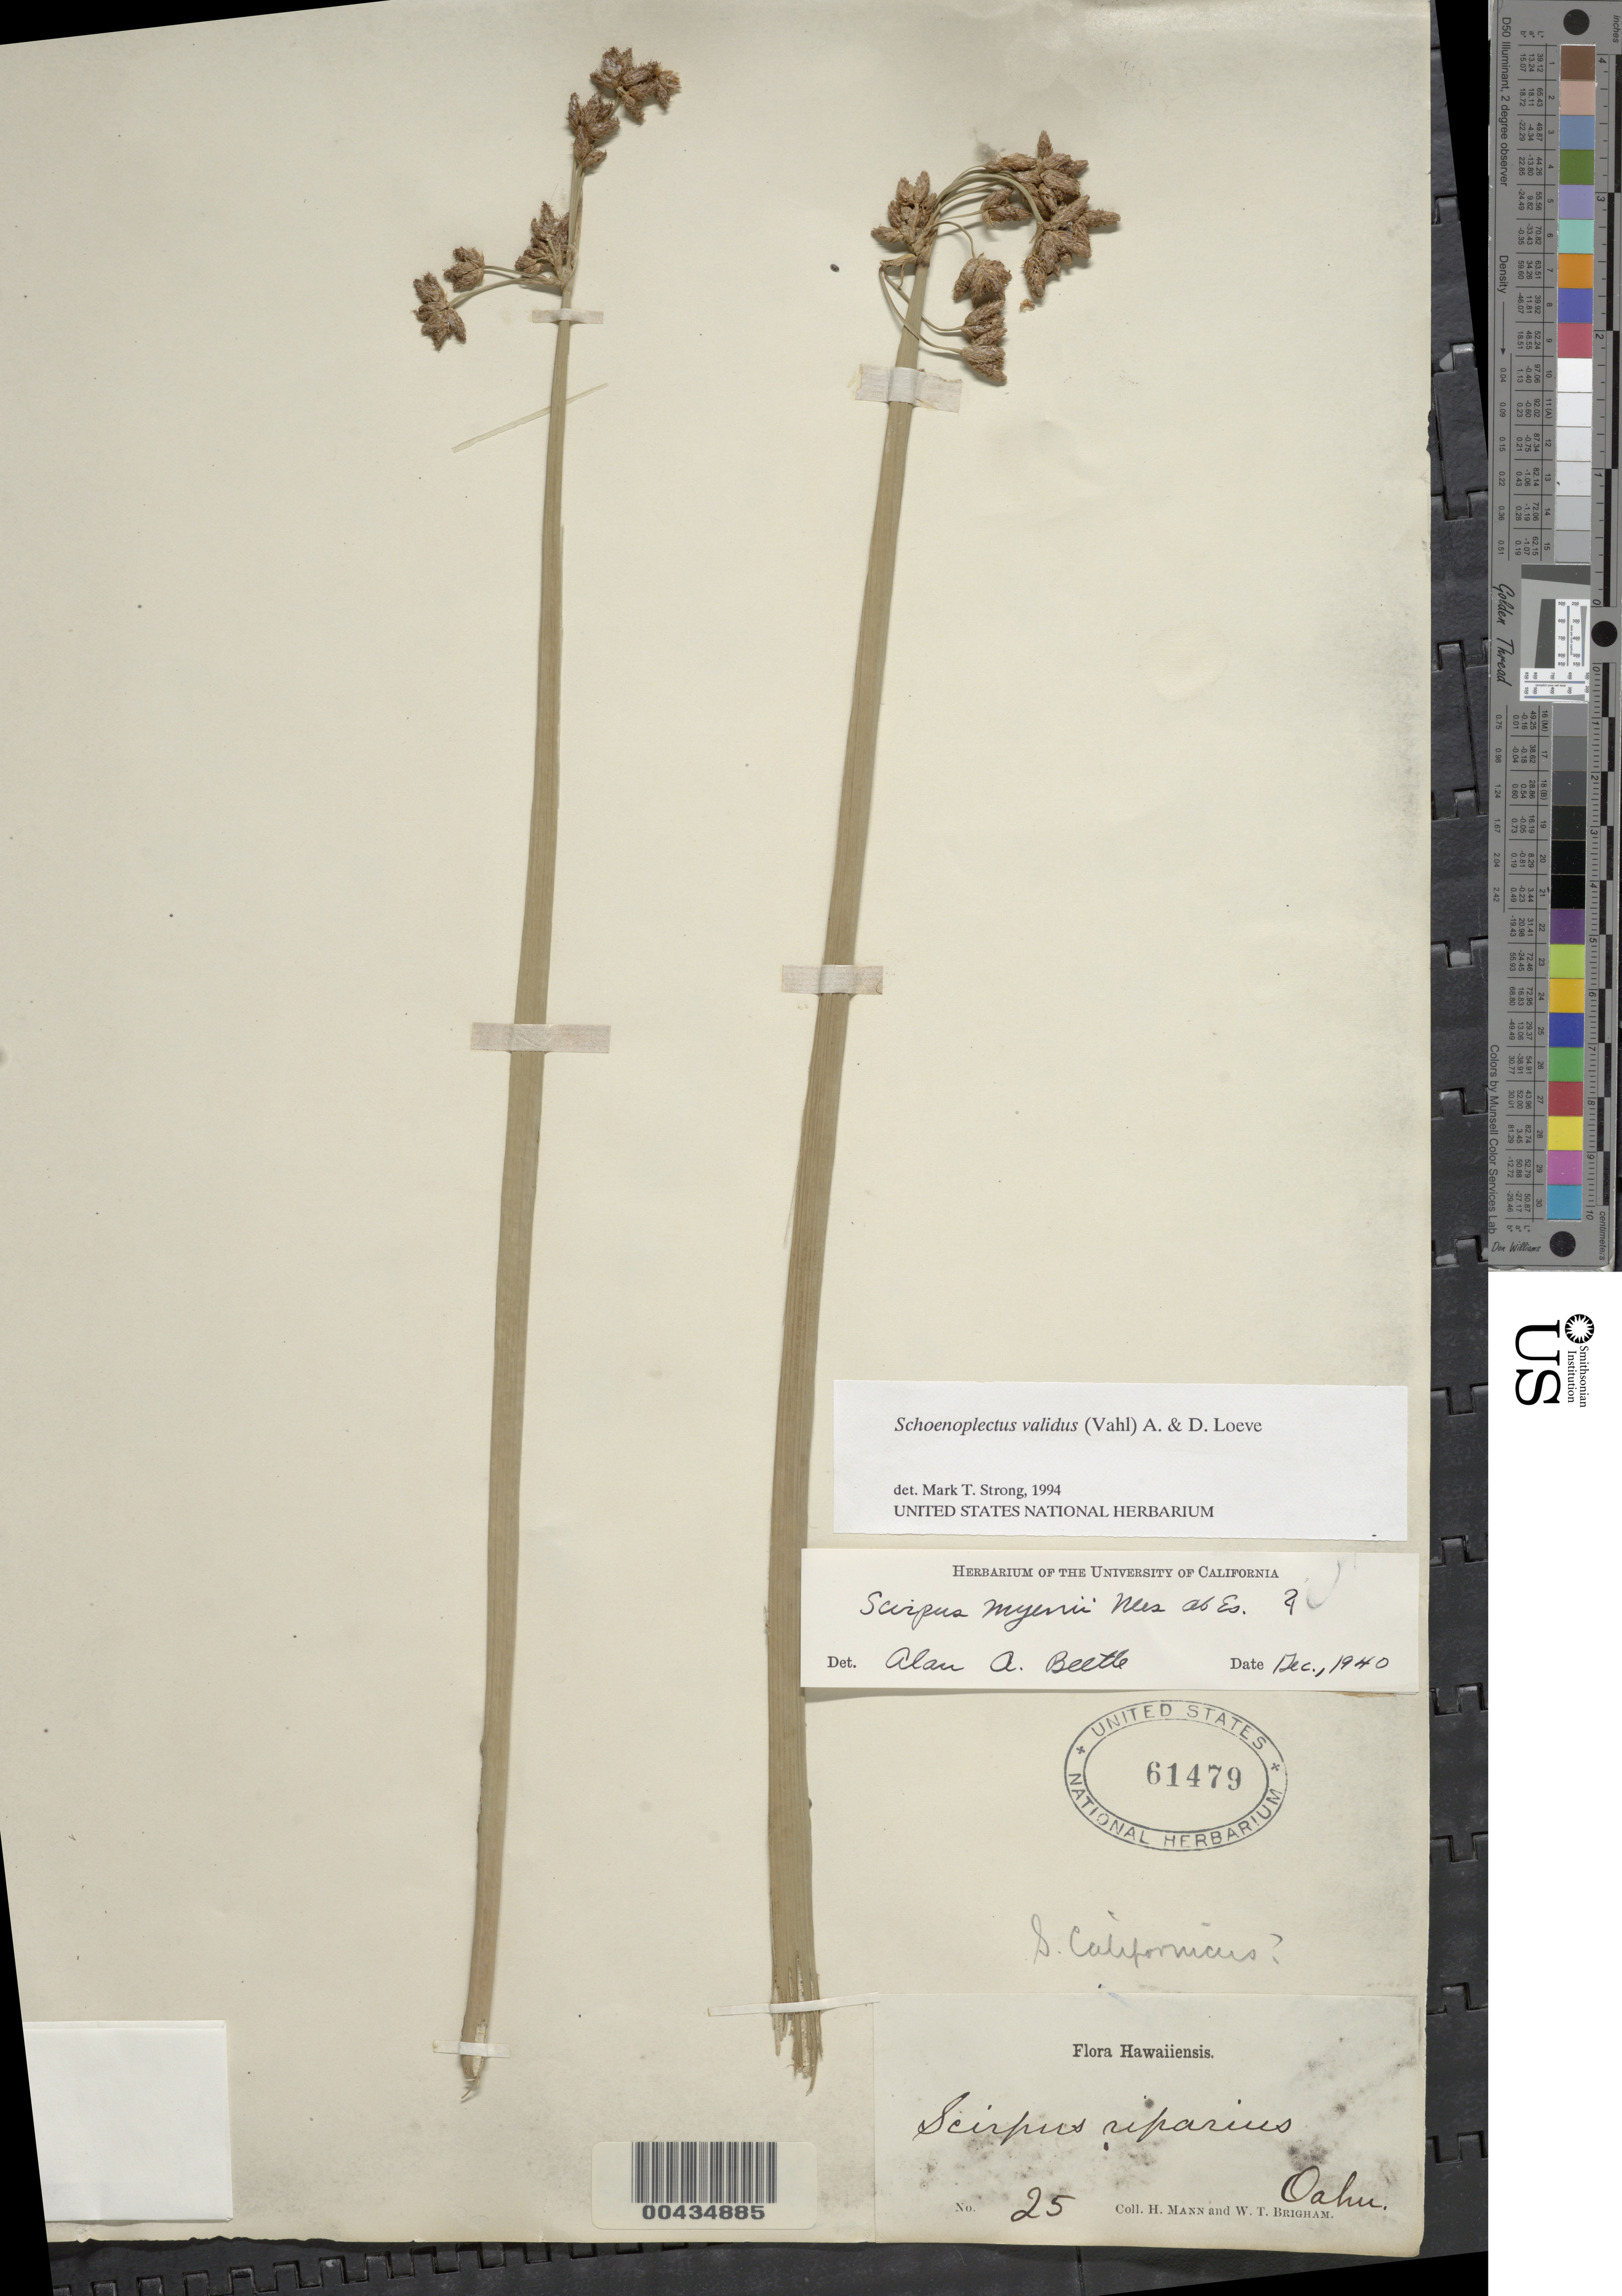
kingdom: Plantae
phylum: Tracheophyta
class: Liliopsida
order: Poales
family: Cyperaceae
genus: Schoenoplectus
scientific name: Schoenoplectus tabernaemontani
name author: (C.C. Gmel.) Palla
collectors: H. Mann & W. T. Brigham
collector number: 25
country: United States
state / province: Hawaii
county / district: Honolulu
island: Oahu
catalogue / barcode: US 61479